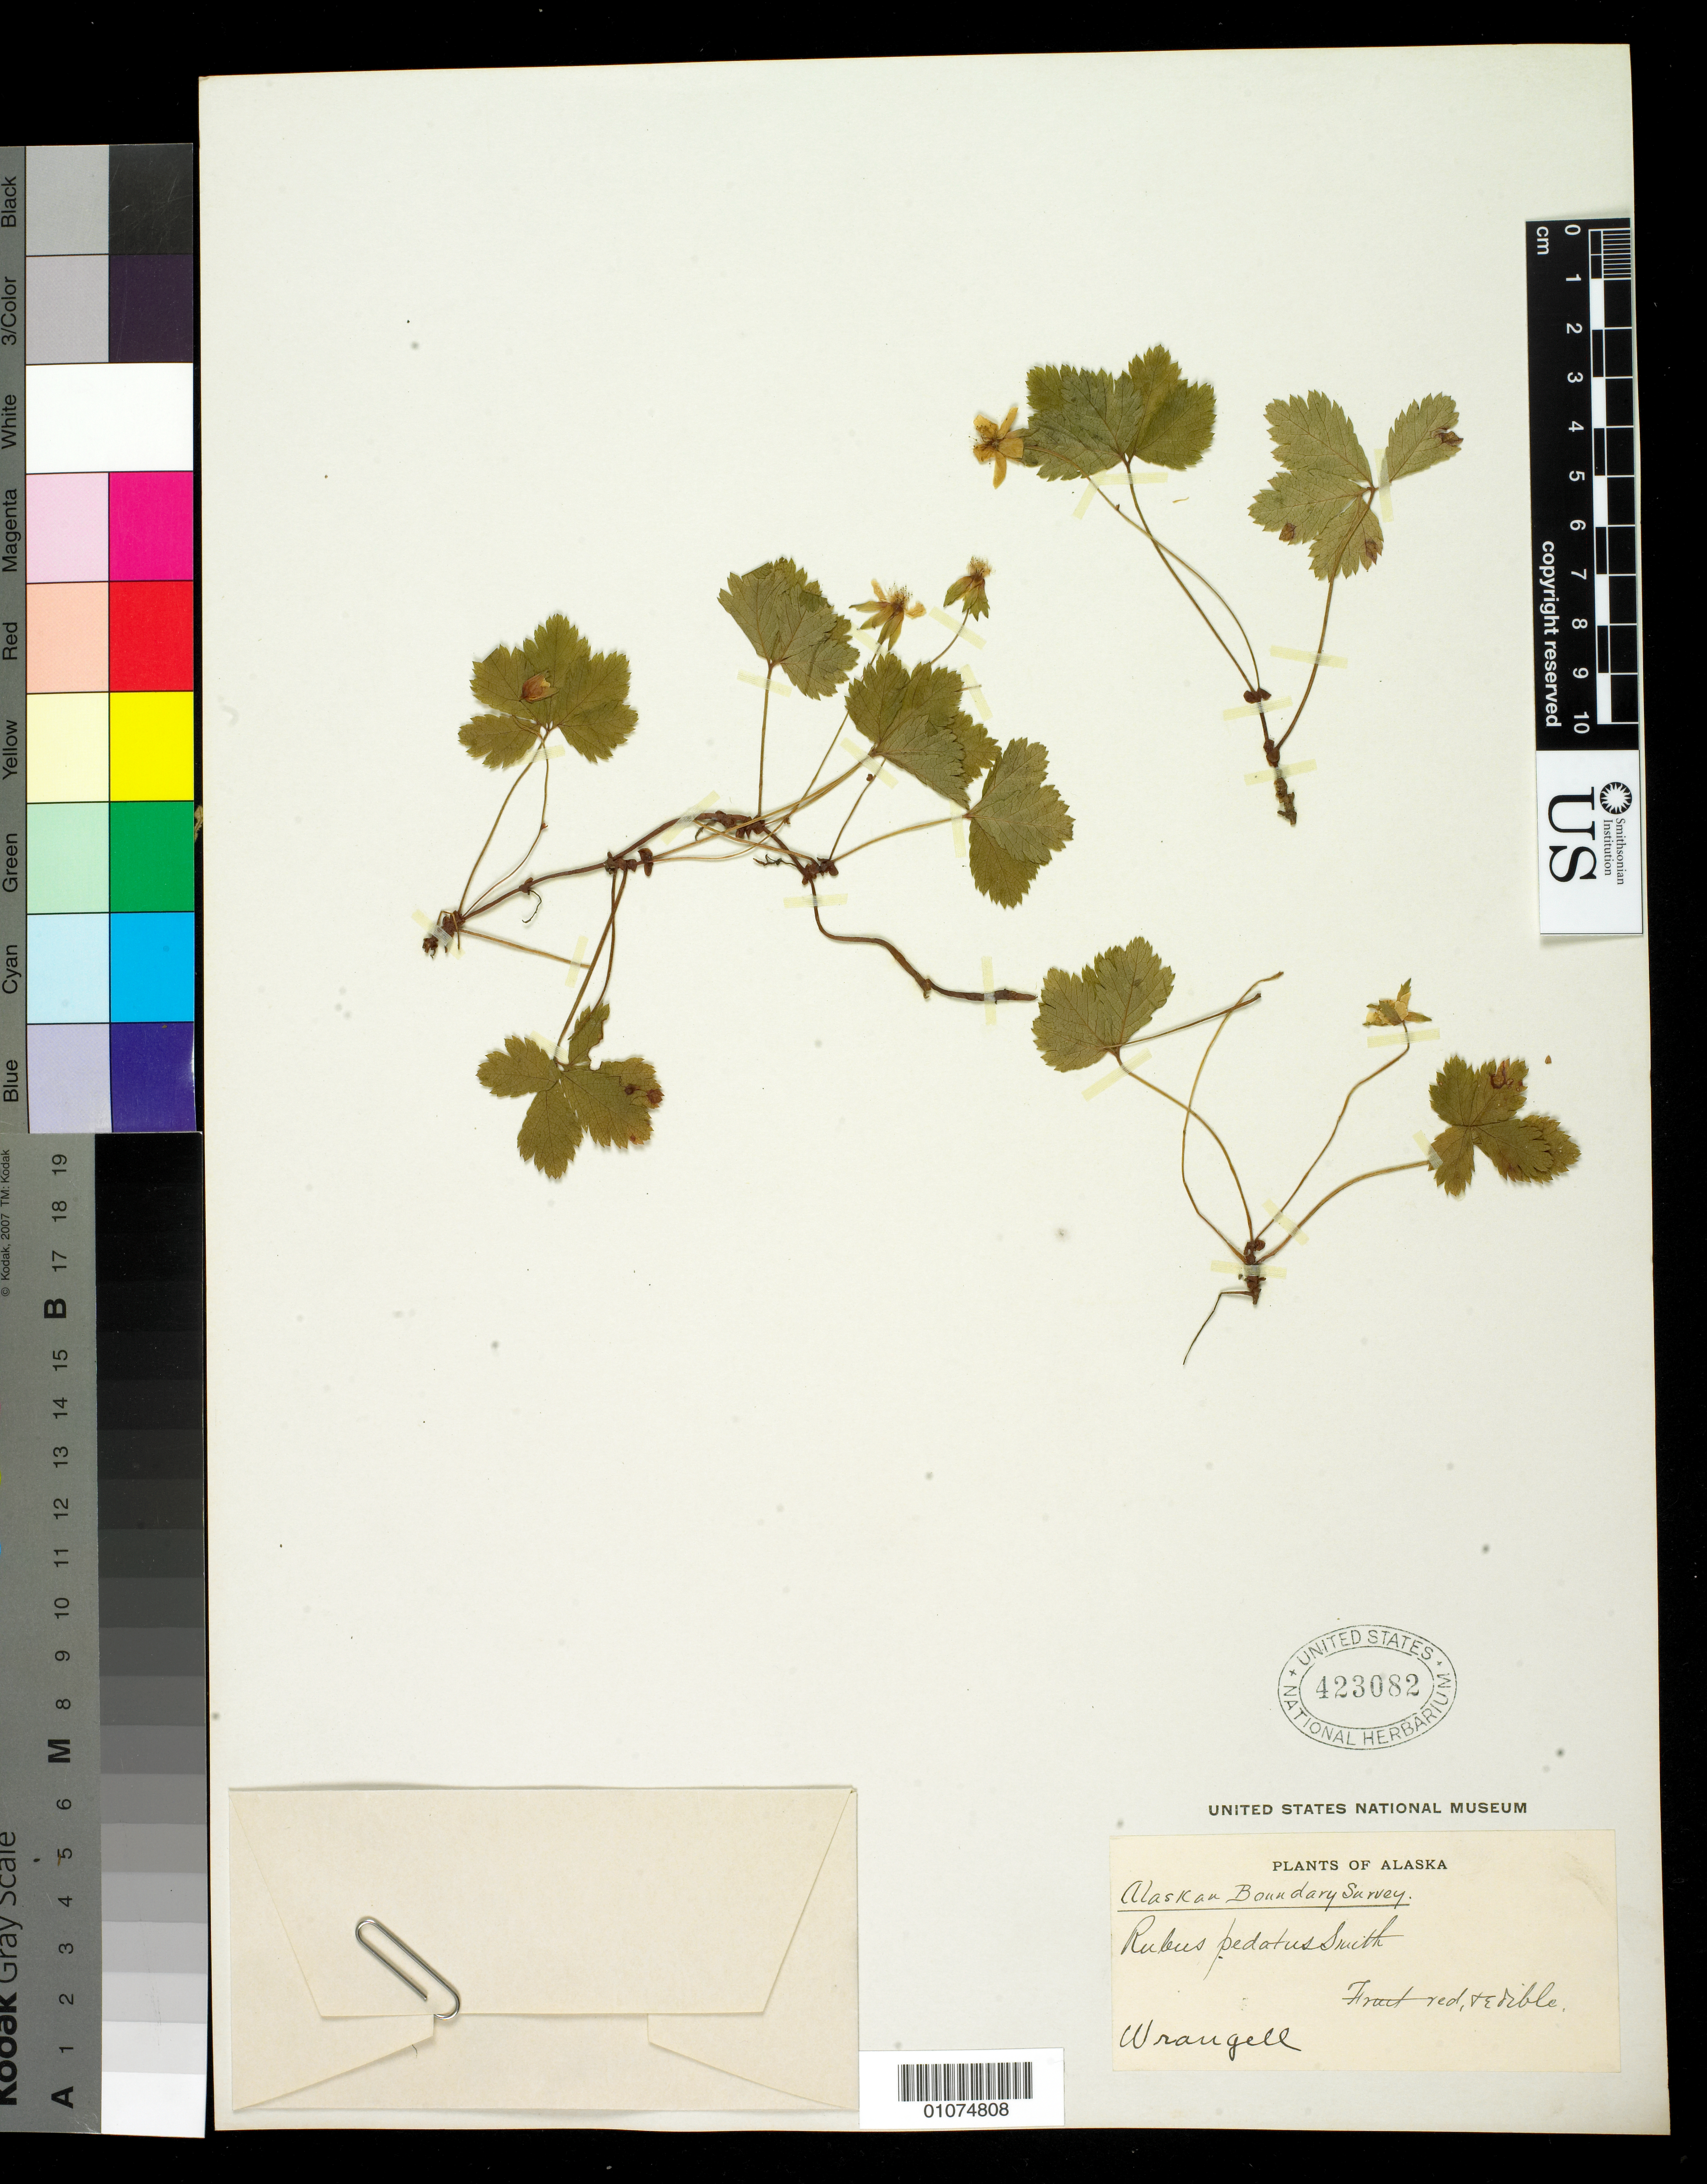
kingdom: Plantae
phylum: Tracheophyta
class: Magnoliopsida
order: Rosales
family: Rosaceae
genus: Rubus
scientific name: Rubus pedatus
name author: Sm.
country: United States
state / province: Alaska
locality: Wrangell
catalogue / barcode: US 423082